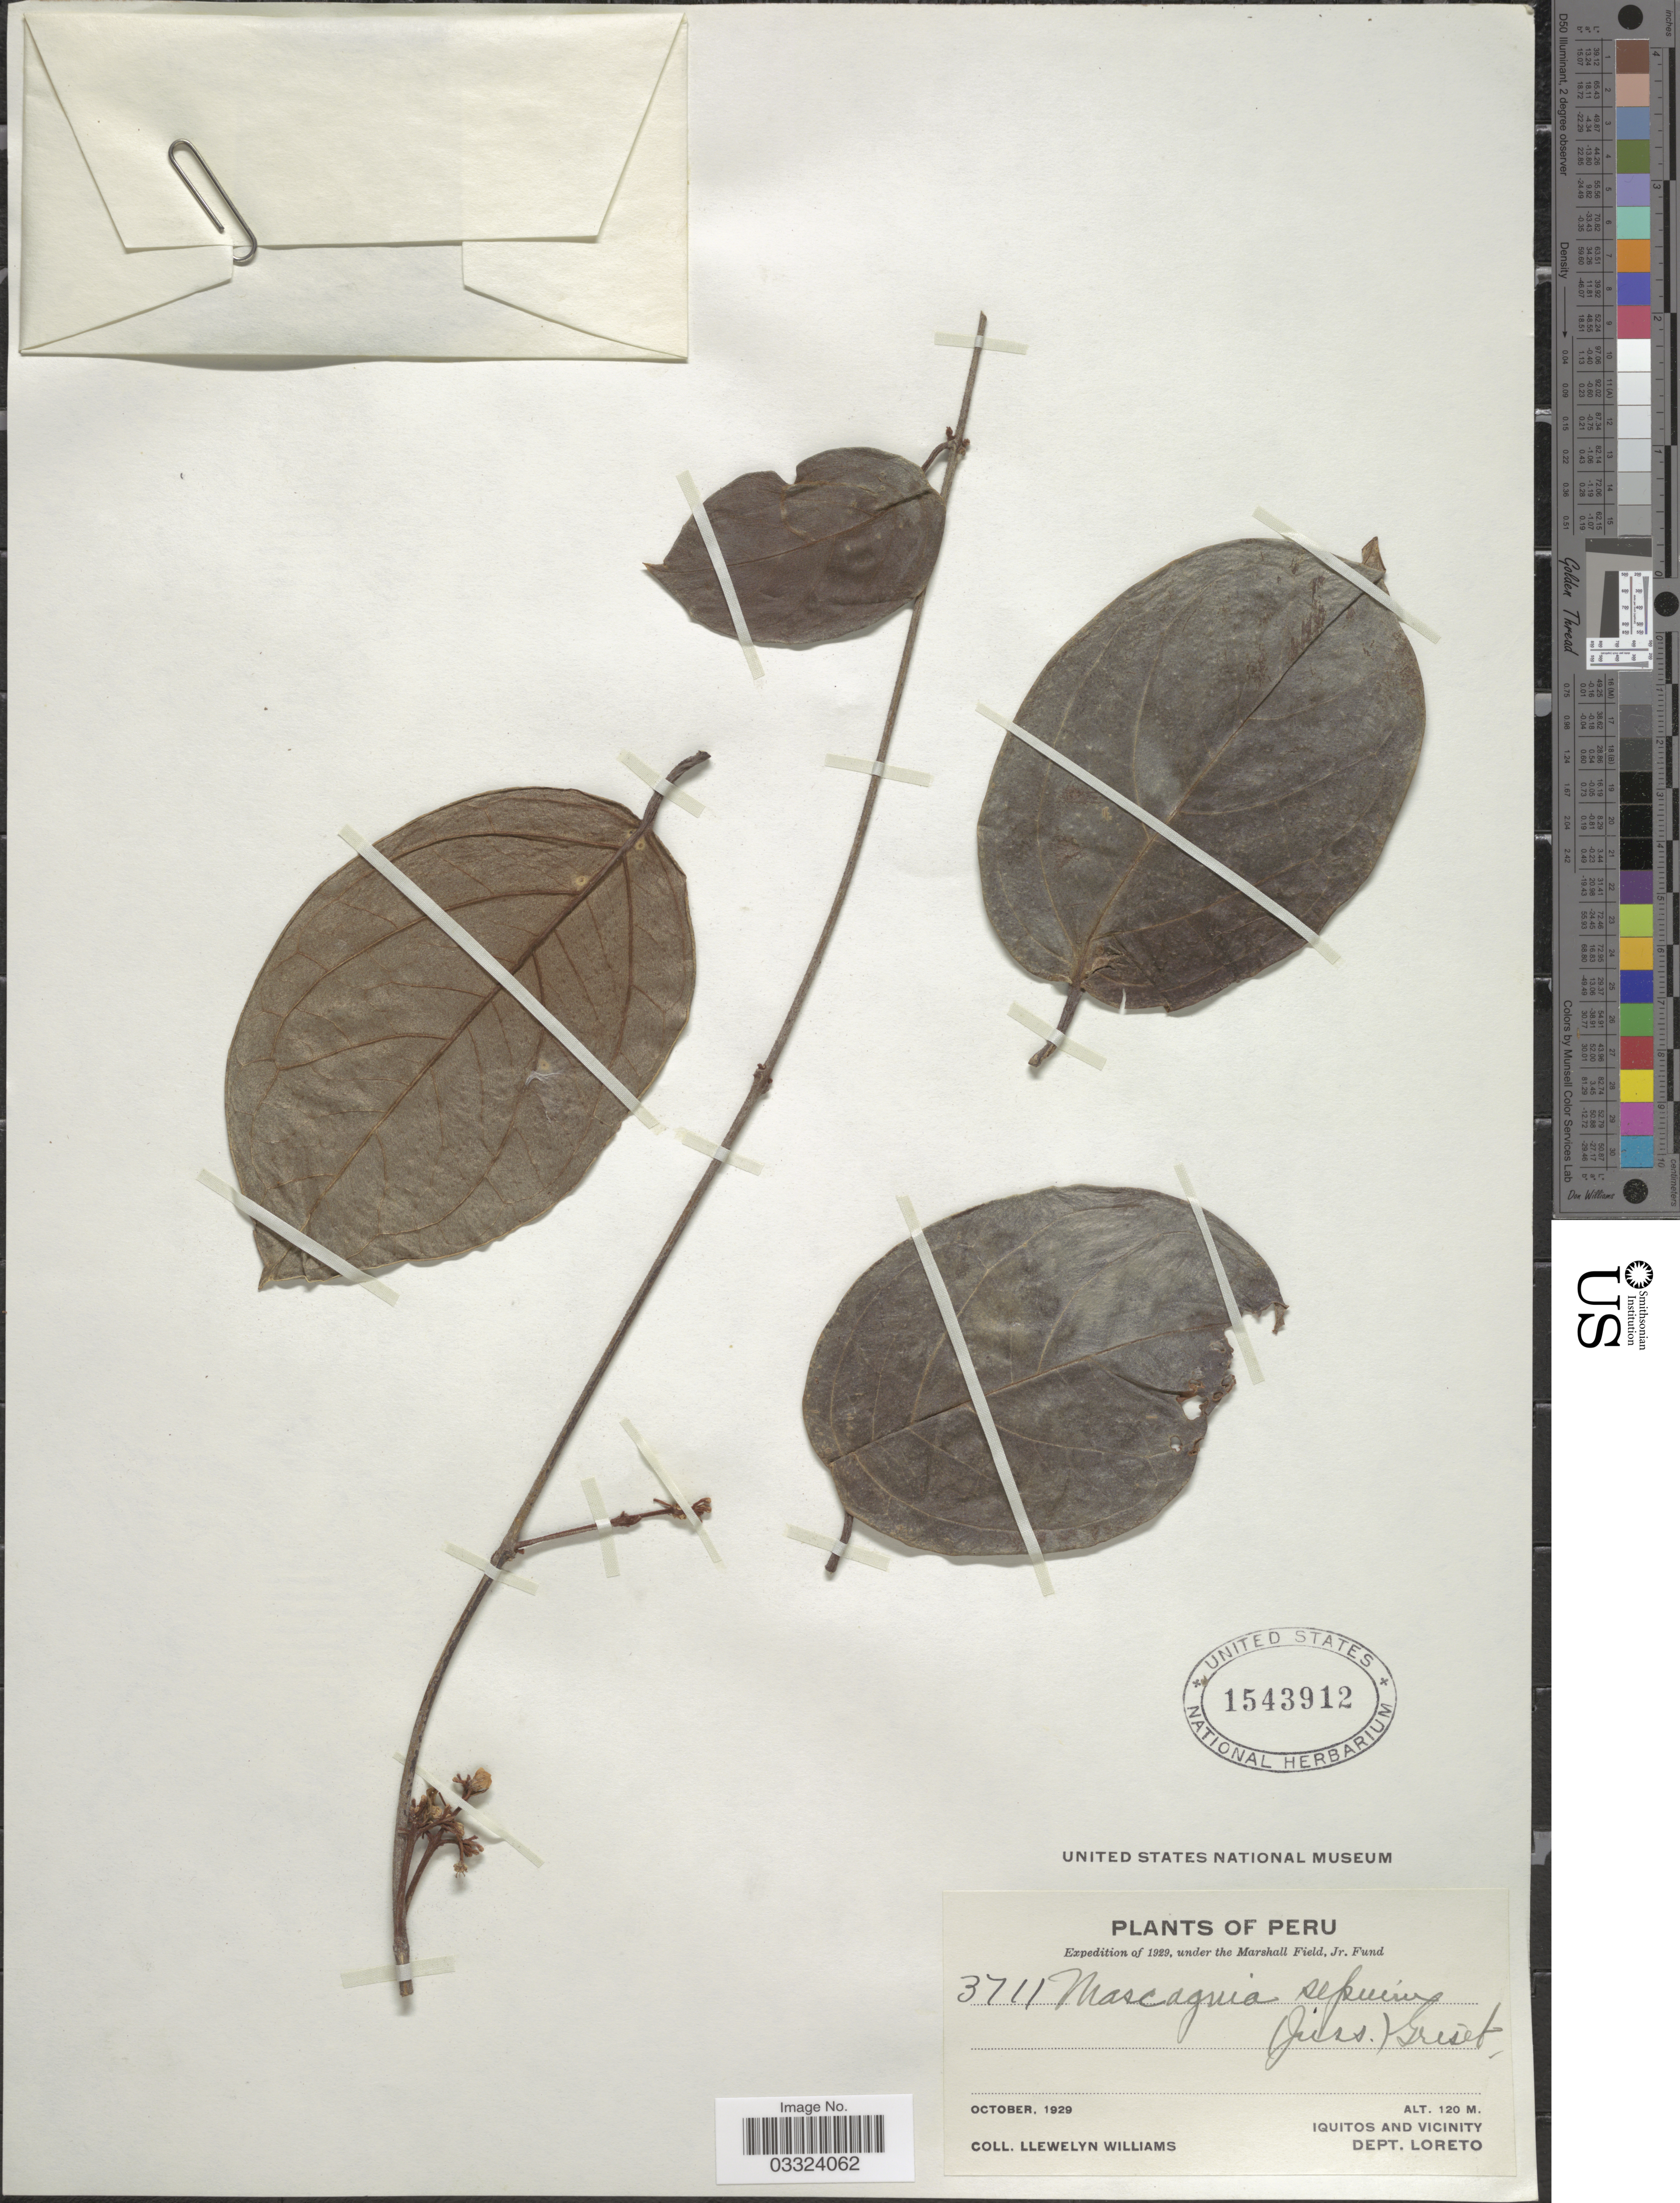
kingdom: Plantae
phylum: Tracheophyta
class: Magnoliopsida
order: Malpighiales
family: Malpighiaceae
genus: Mascagnia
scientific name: Mascagnia sepium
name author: (A. Juss.) Griseb.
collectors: Ll. Williams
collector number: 3711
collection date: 1929-10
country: Peru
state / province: Loreto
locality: Iquitos and vicinity, Dept. Loreto.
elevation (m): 120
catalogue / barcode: US 1543912